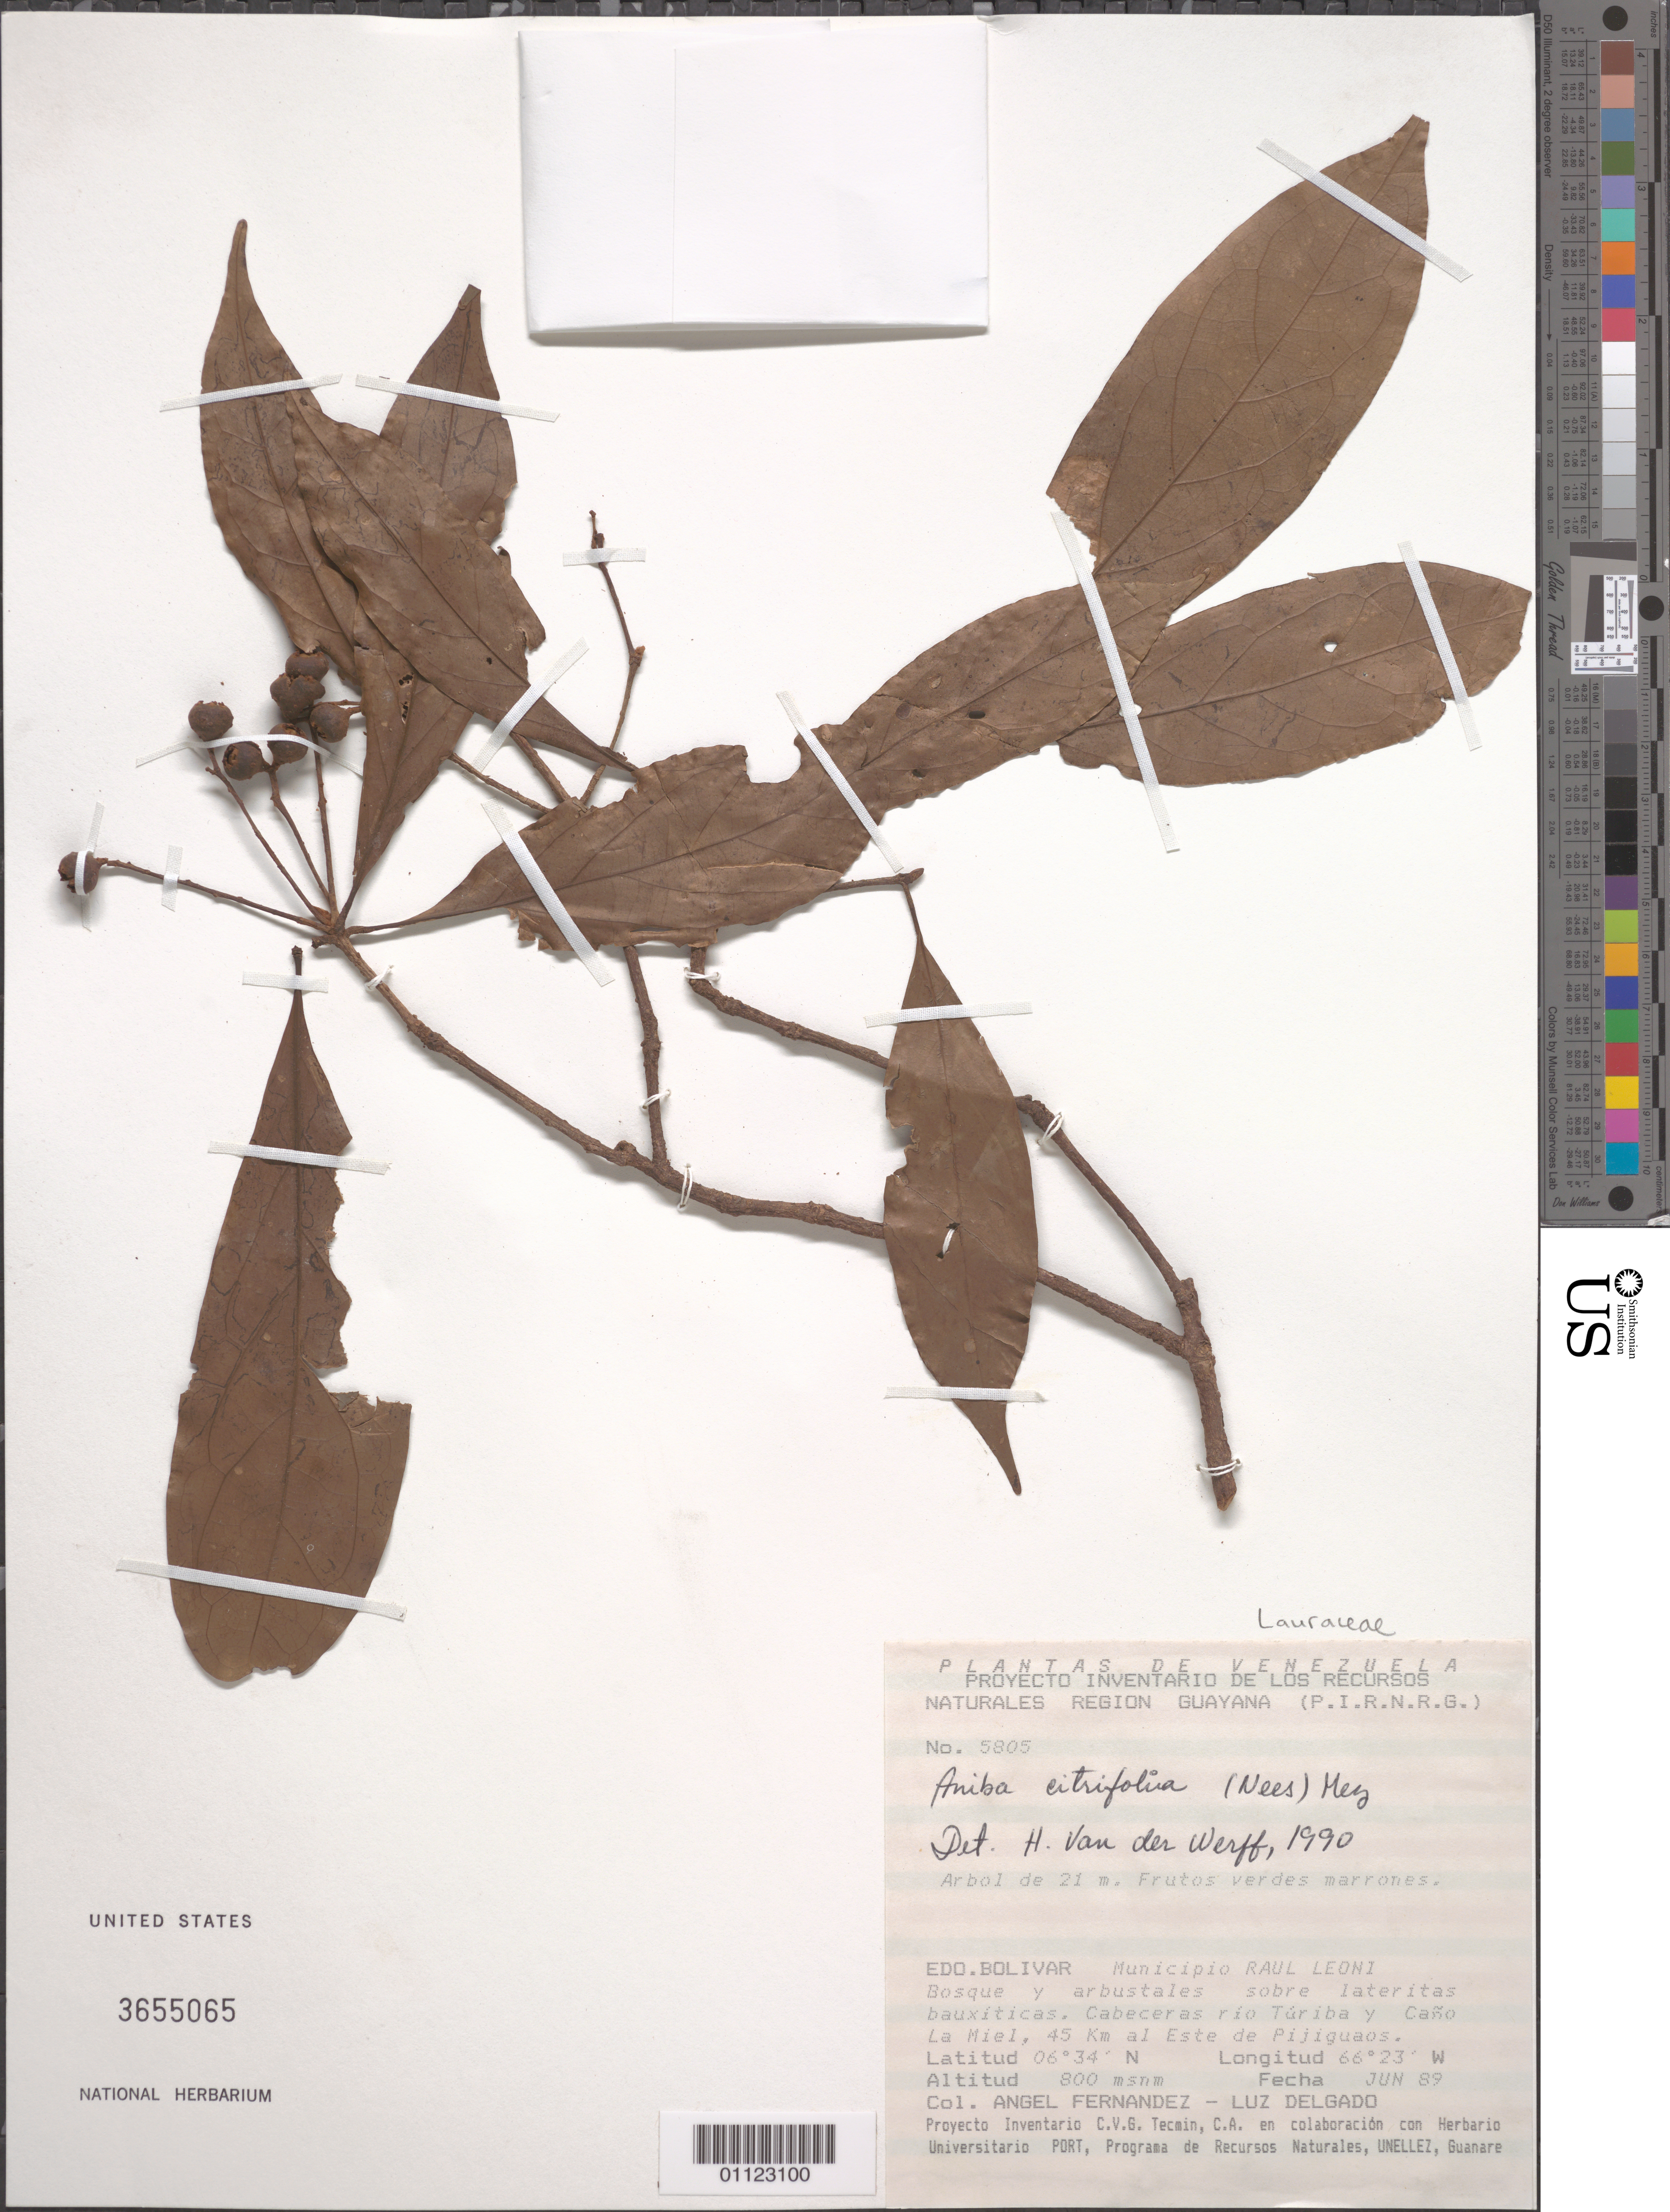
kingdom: Plantae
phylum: Tracheophyta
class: Magnoliopsida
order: Laurales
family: Lauraceae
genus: Aniba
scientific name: Aniba citrifolia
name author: (Nees) Mez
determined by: van der Werff, H. H.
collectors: Á. Fernández & L. Delgado V.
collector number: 5805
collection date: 1989-06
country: Venezuela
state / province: Bolívar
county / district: Angostura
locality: Cabeceras rio Túriba y Caño La Miel, 45 km al Este de Pijiguaos. Raúl Leoni [=Angostura]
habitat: Bosque y arbustales sobre lateritas bauxiticas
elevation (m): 800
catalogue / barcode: US 3655065